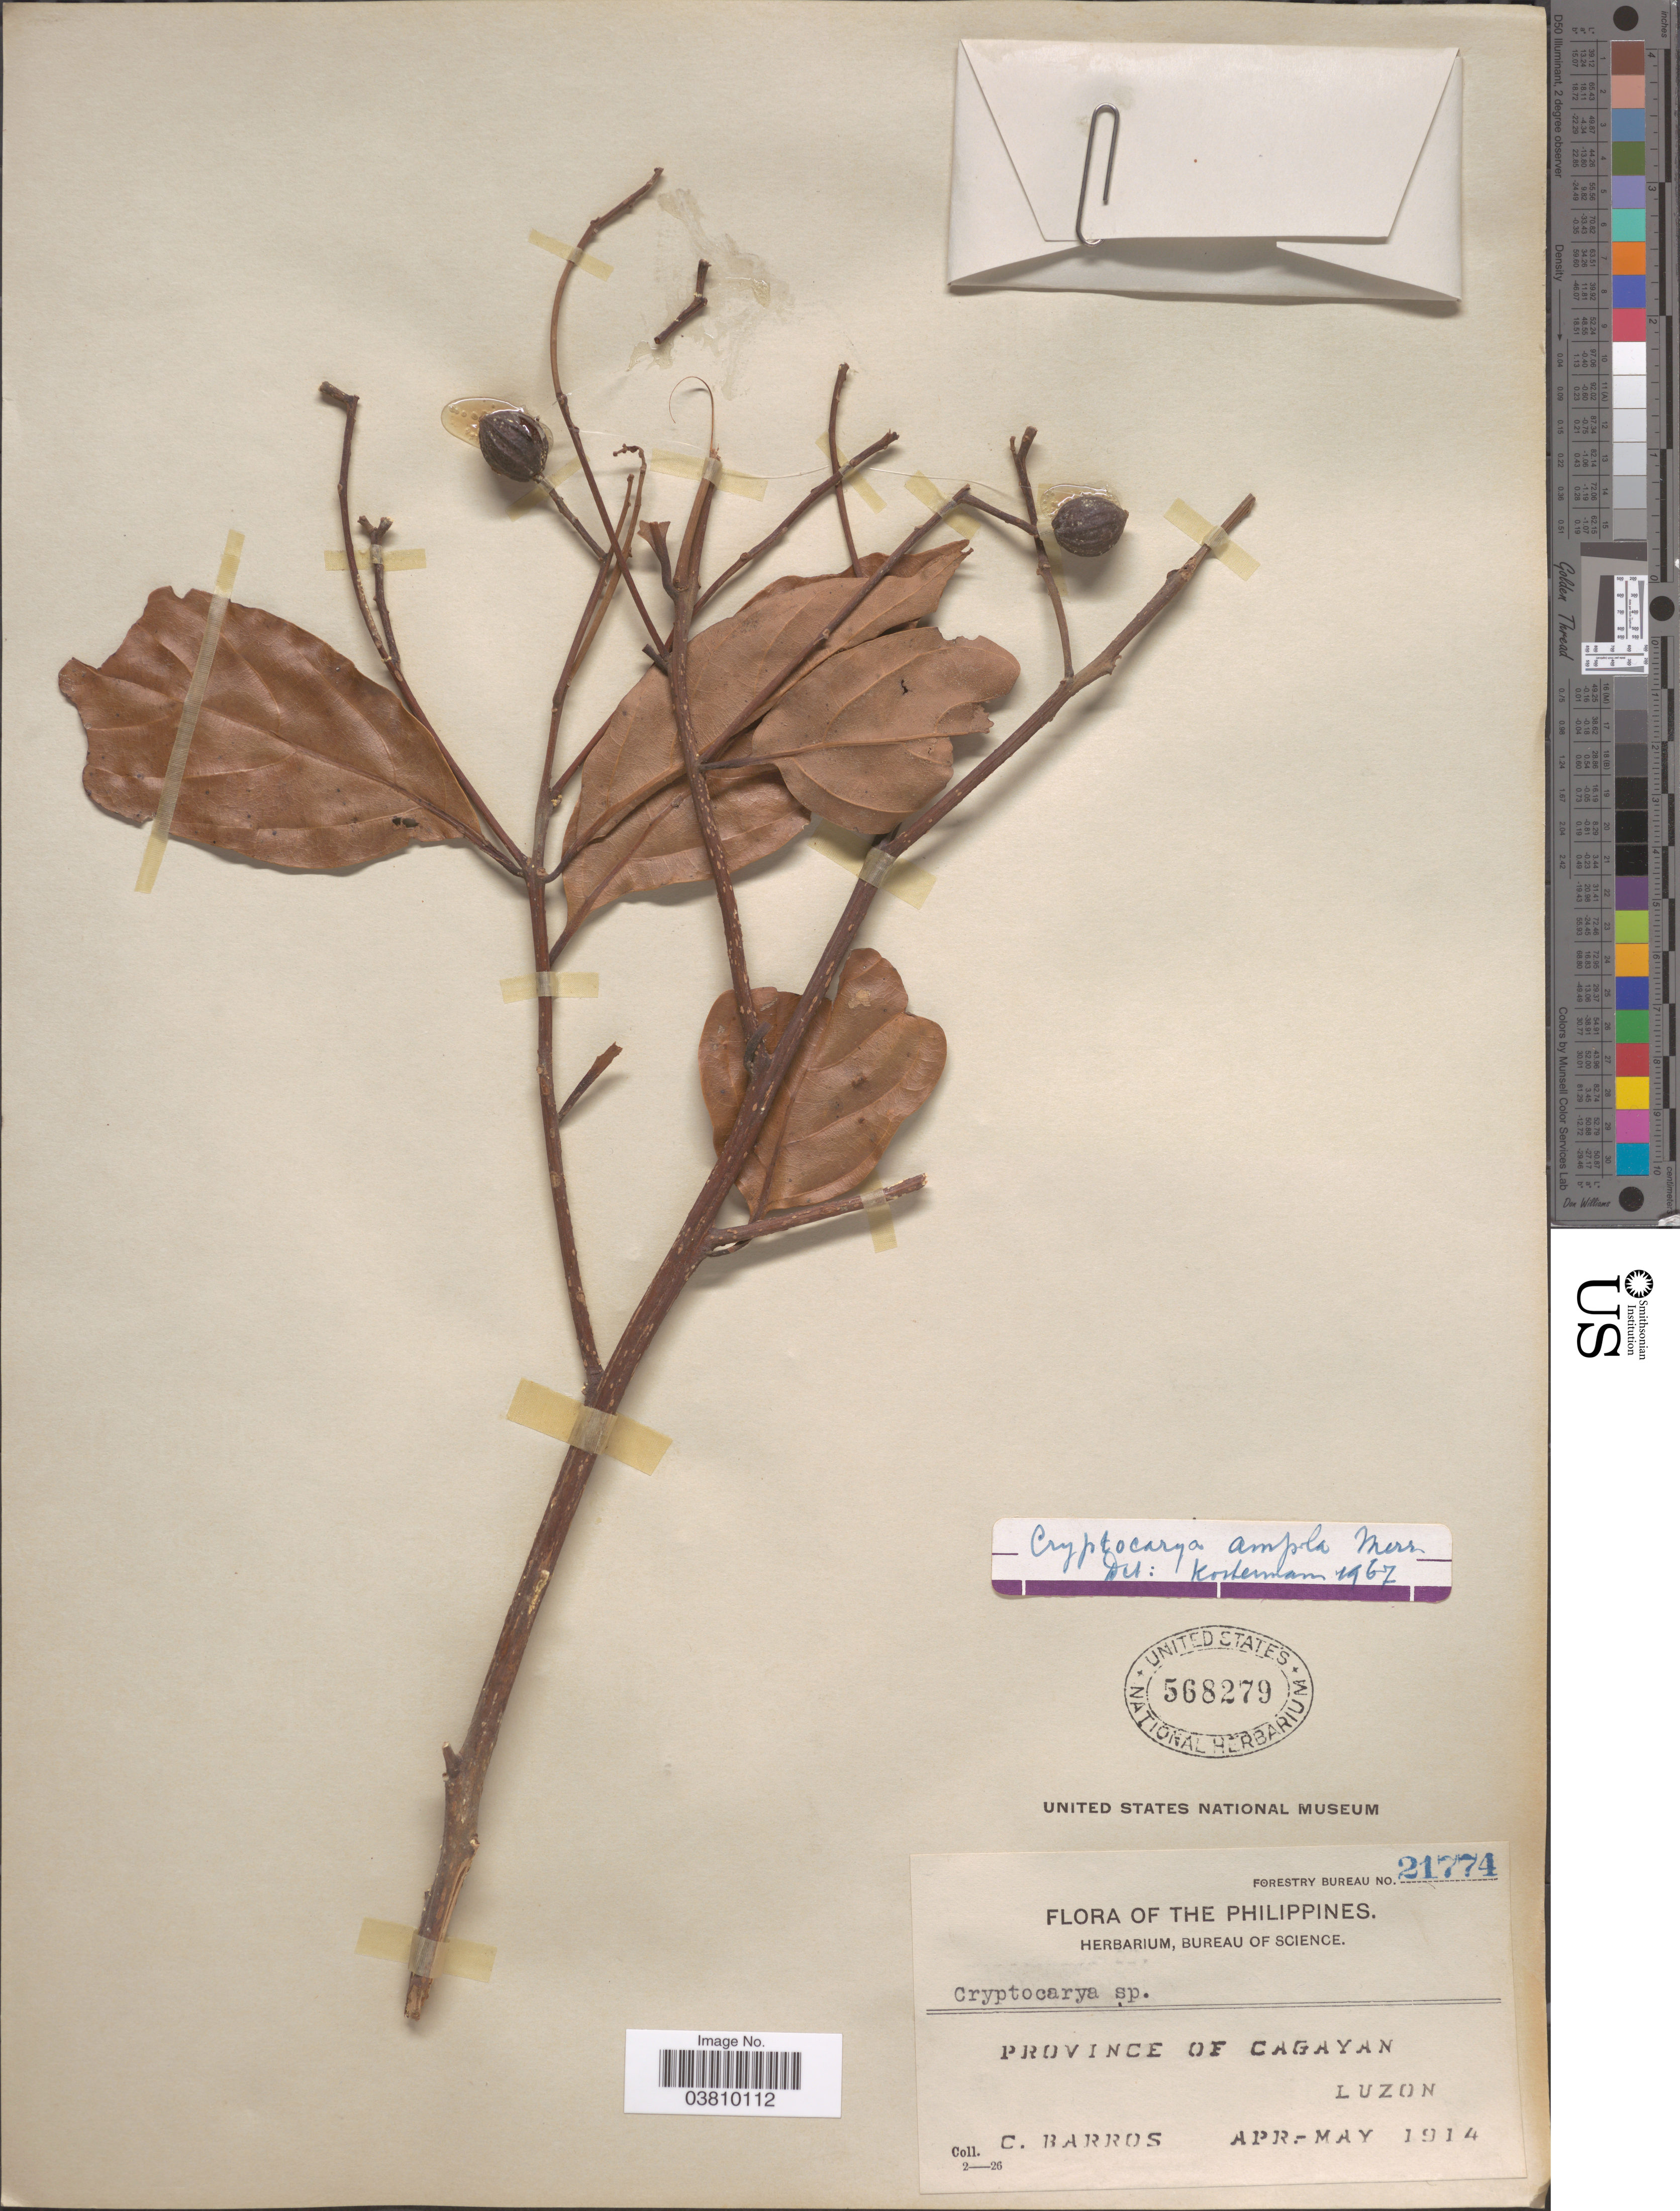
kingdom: Plantae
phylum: Tracheophyta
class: Magnoliopsida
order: Laurales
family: Lauraceae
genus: Cryptocarya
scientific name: Cryptocarya ampla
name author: Merr.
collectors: C. Barros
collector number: Forestry Bureau 21774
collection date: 1914-04/1914-05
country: Philippines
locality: Province of Cagayan, Luzon.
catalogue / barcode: US 568279